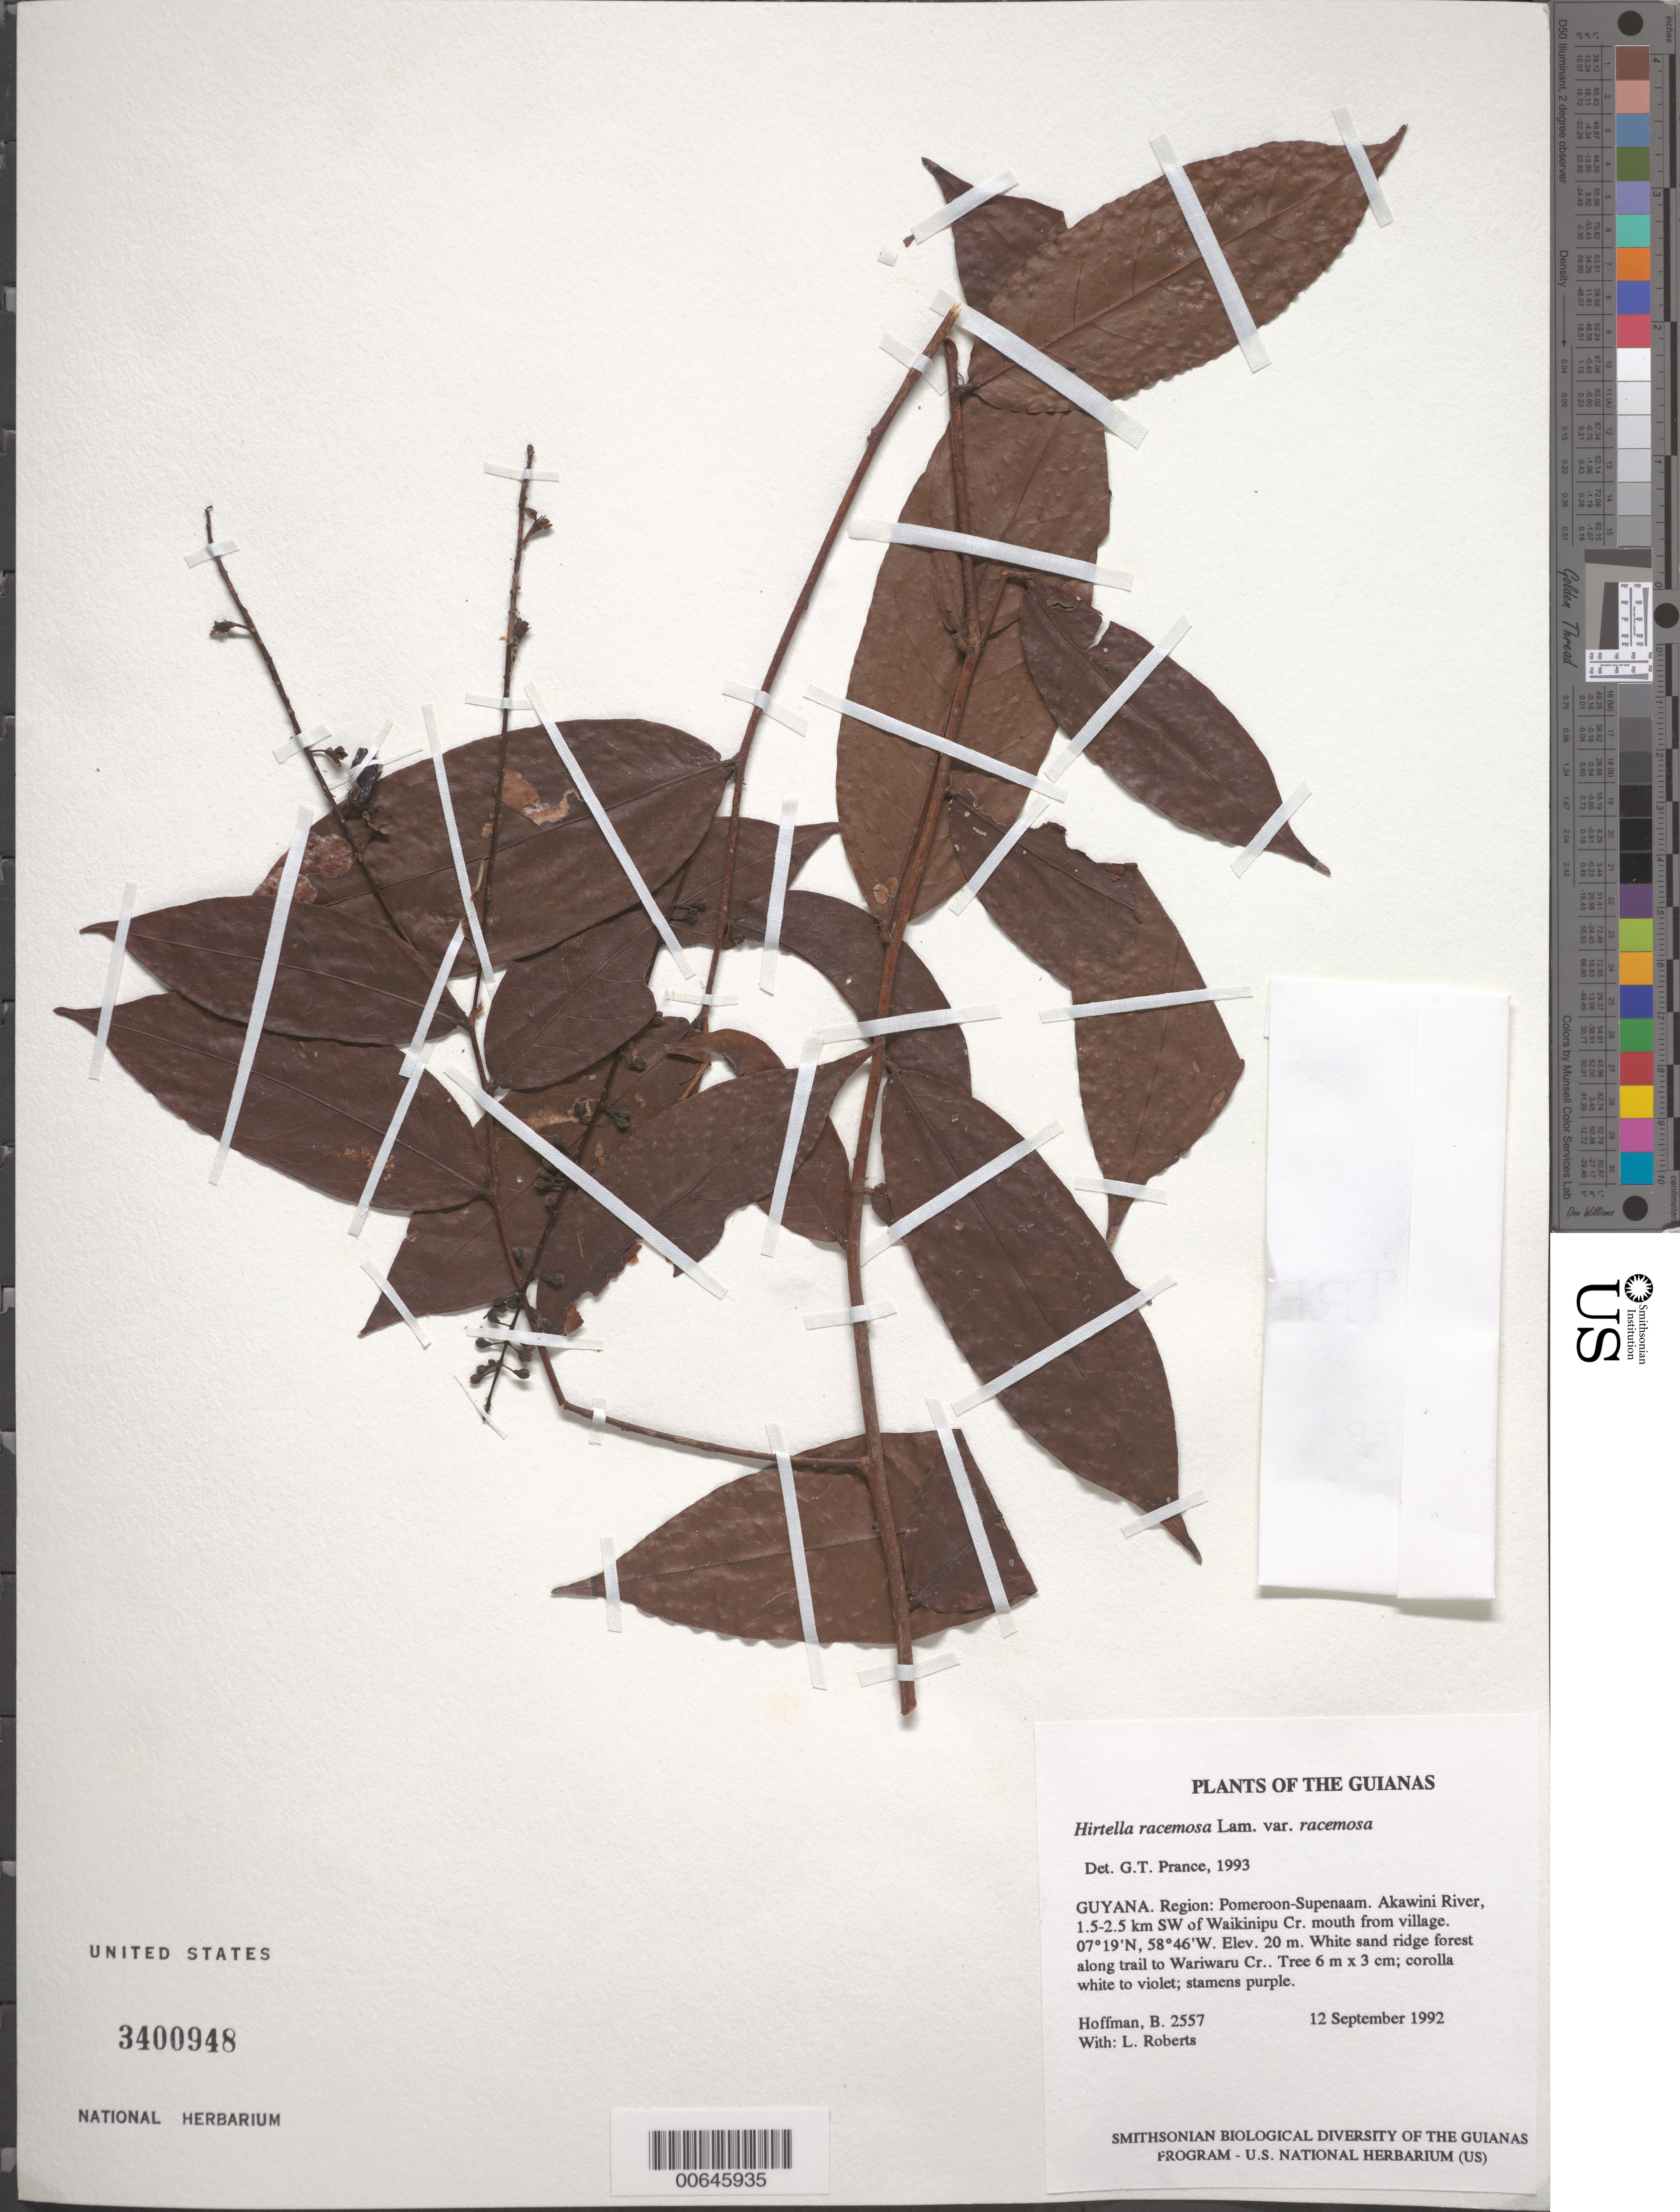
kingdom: Plantae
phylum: Tracheophyta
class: Magnoliopsida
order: Malpighiales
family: Chrysobalanaceae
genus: Hirtella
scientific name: Hirtella racemosa var. racemosa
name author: Lam.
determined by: Prance, G. T.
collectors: B. Hoffman & L. Roberts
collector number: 2557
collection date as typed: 12 September 1992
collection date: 1992-09-12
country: Guyana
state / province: Pomeroon-Supenaam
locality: Akawini River, 1.5-2.5 km SW of Waikinipu Creek mouth, along trail from Wakinipu village to Wariwaru Creek (Pomeroon R.)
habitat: White sand ridge forest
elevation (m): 20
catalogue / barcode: US 3400948